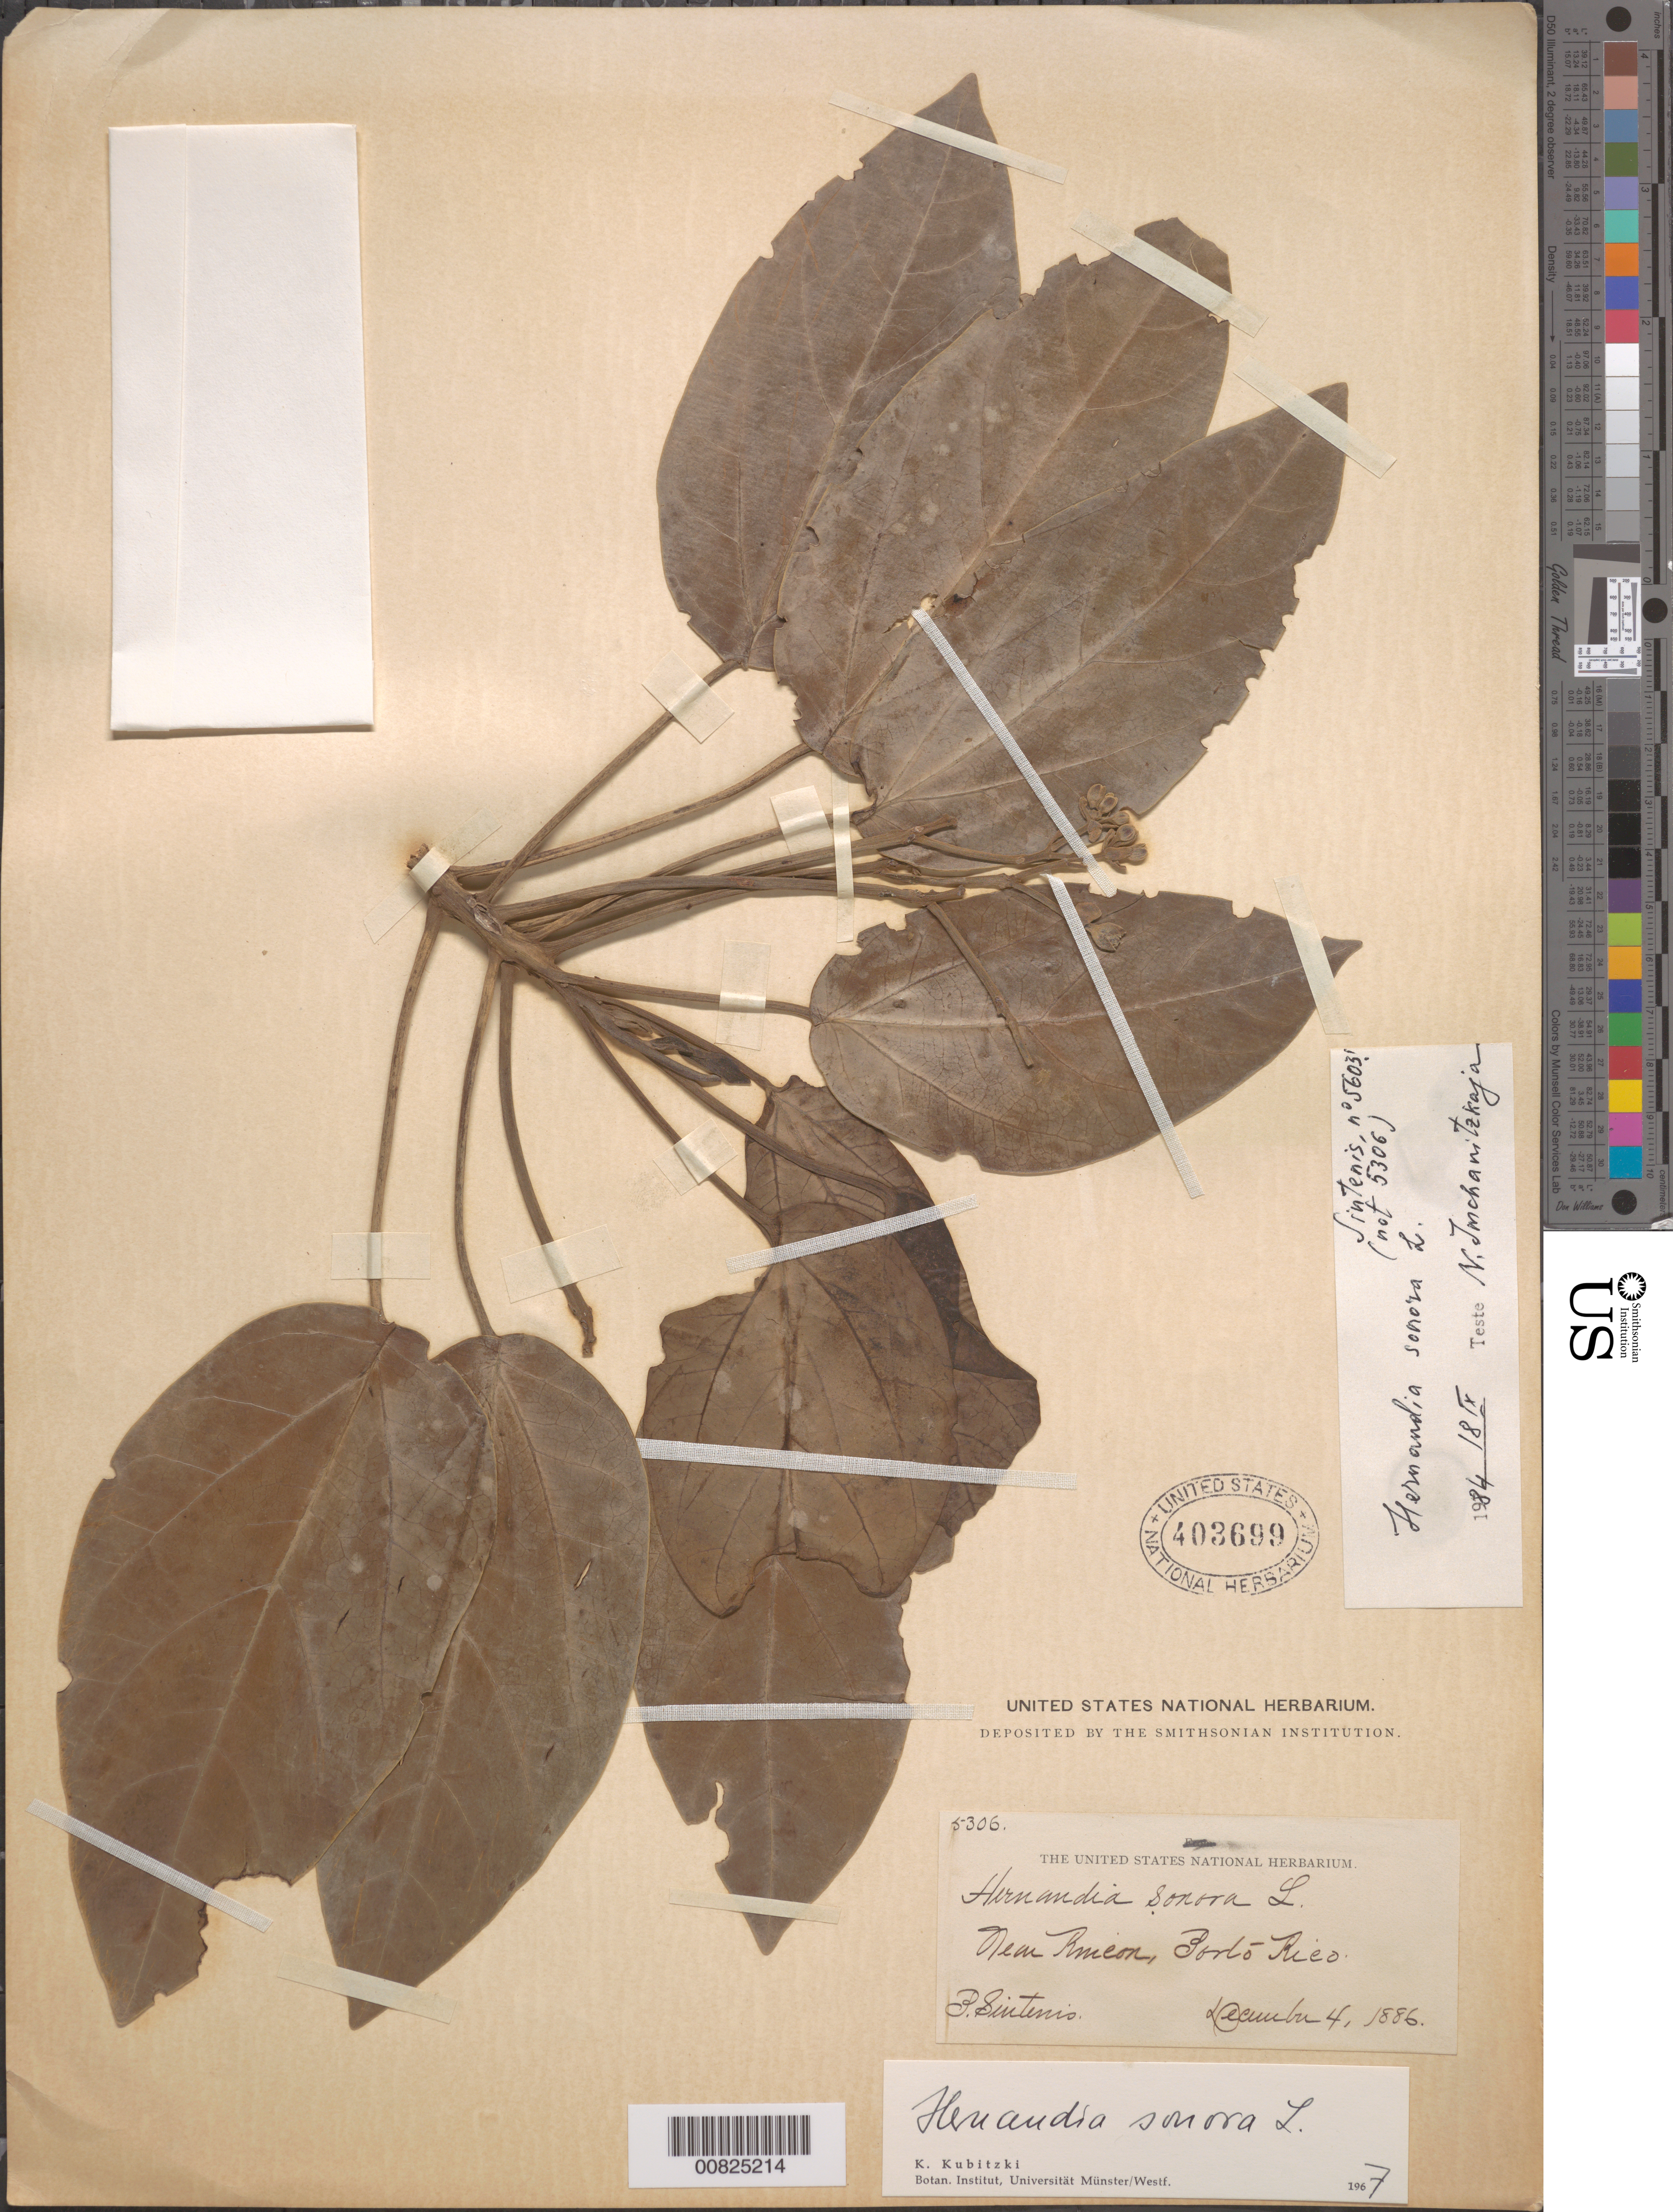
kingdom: Plantae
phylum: Tracheophyta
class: Magnoliopsida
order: Laurales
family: Hernandiaceae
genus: Hernandia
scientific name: Hernandia sonora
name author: L.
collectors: P. Sintenis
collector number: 5306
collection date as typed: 04 Dec 1886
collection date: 1886-12-04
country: Puerto Rico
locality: New Rweon (?), Borló Rieo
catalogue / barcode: US 403699